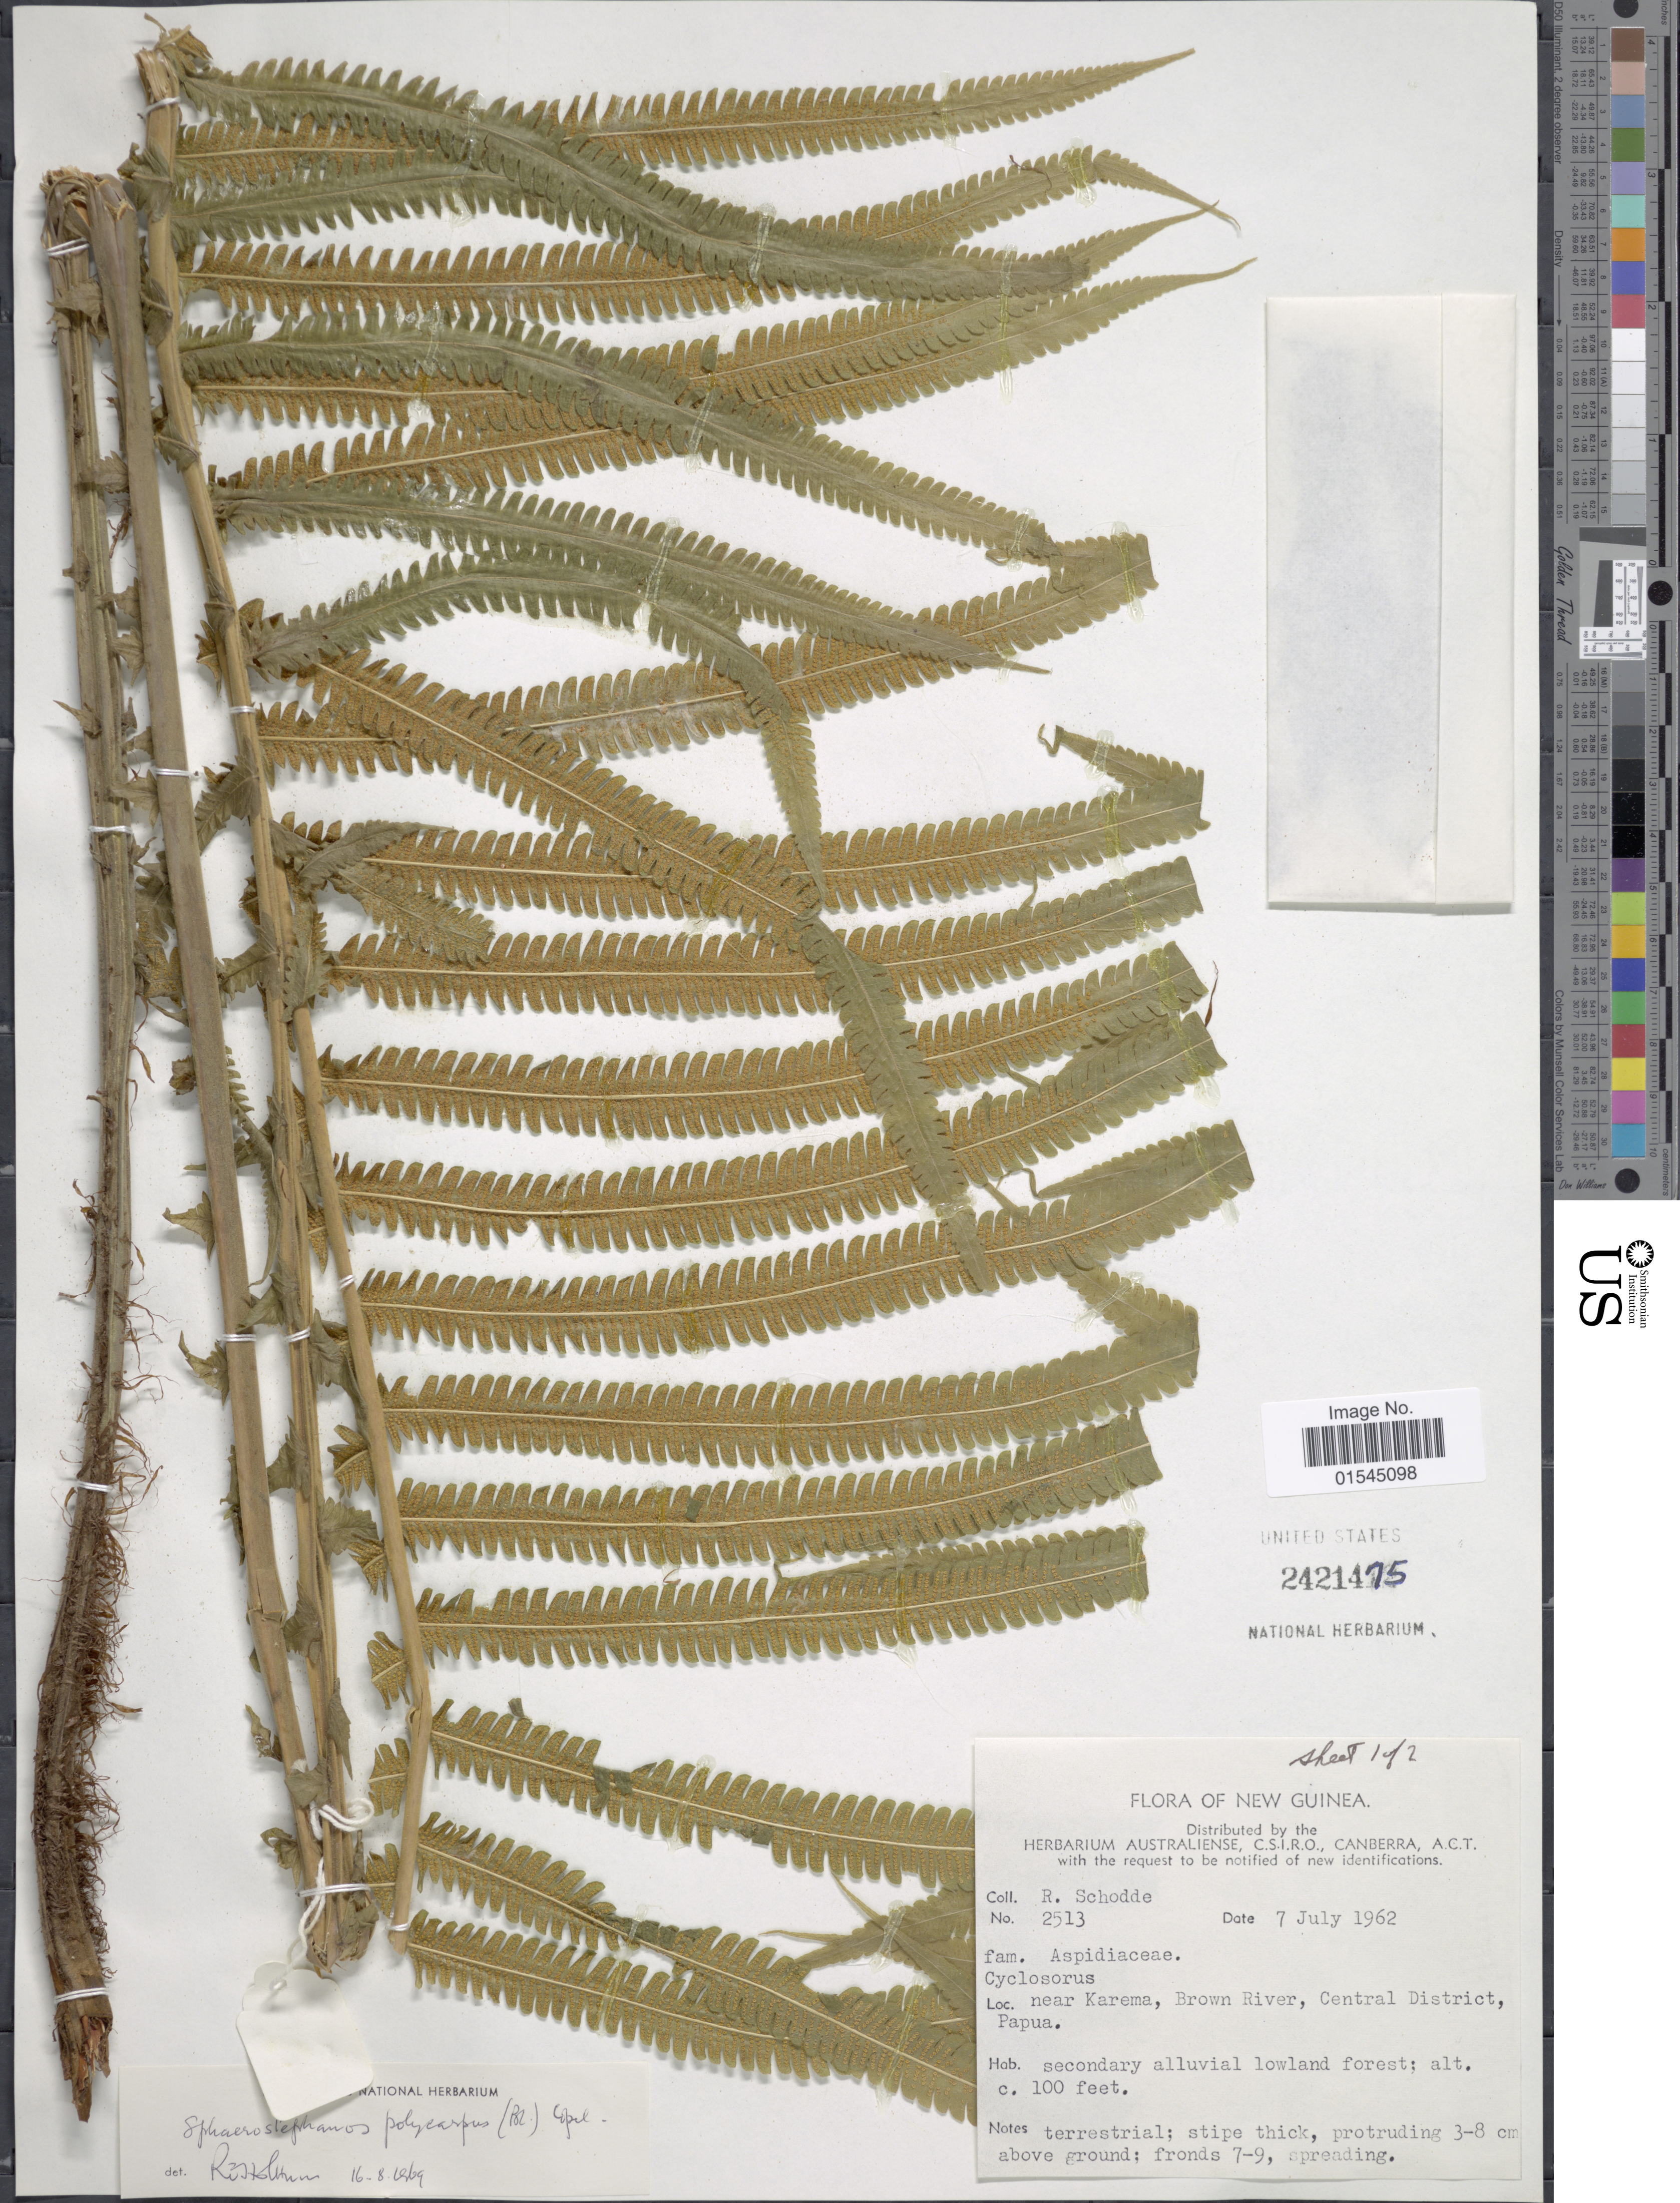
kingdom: Plantae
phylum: Tracheophyta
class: Polypodiopsida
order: Polypodiales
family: Thelypteridaceae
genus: Sphaerostephanos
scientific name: Sphaerostephanos polycarpus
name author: (Blume) Copel.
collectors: R. Schodde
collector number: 2513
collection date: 1962-07-07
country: Papua New Guinea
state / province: Central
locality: Near Karema, Brown River, Central District, Papua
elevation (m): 30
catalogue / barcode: US 2421475